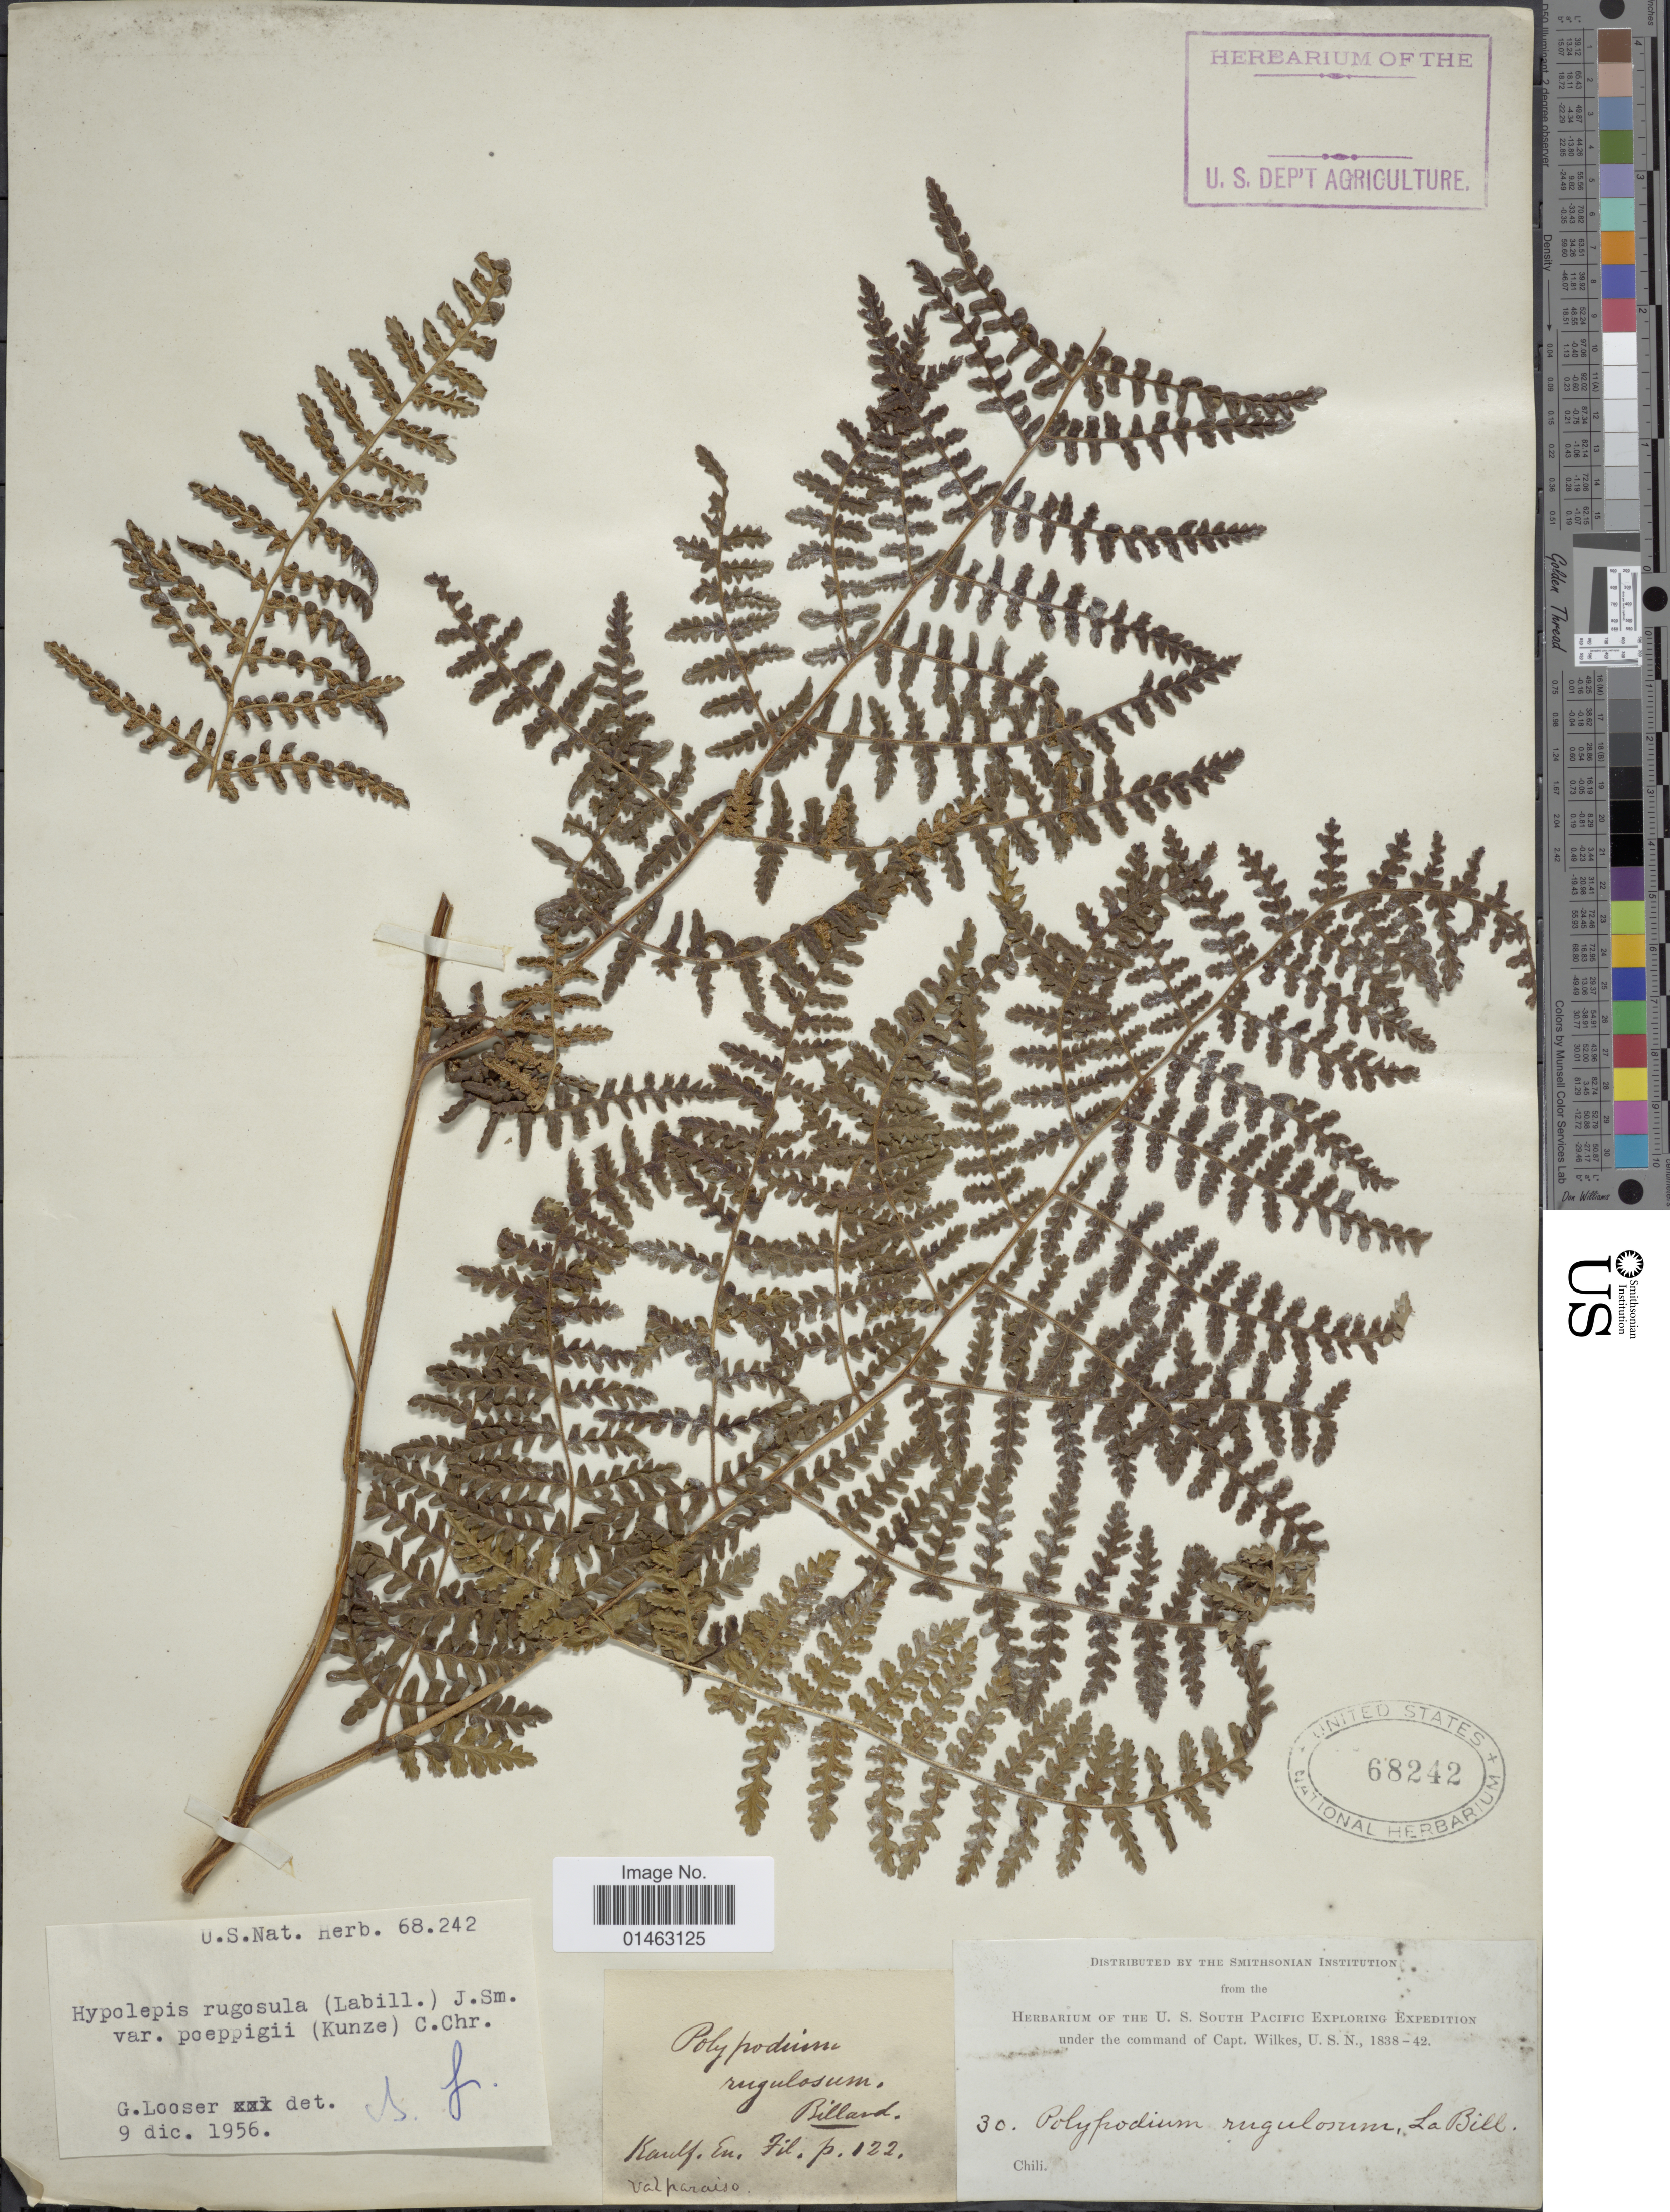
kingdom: Plantae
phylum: Tracheophyta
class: Polypodiopsida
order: Polypodiales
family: Dennstaedtiaceae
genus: Hypolepis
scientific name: Hypolepis rugosula var. poeppigii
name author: C. Chr. ex Skottsb.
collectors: Wilkes Explor. Exped.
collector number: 30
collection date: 1838/1842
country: Chile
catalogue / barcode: US 68242